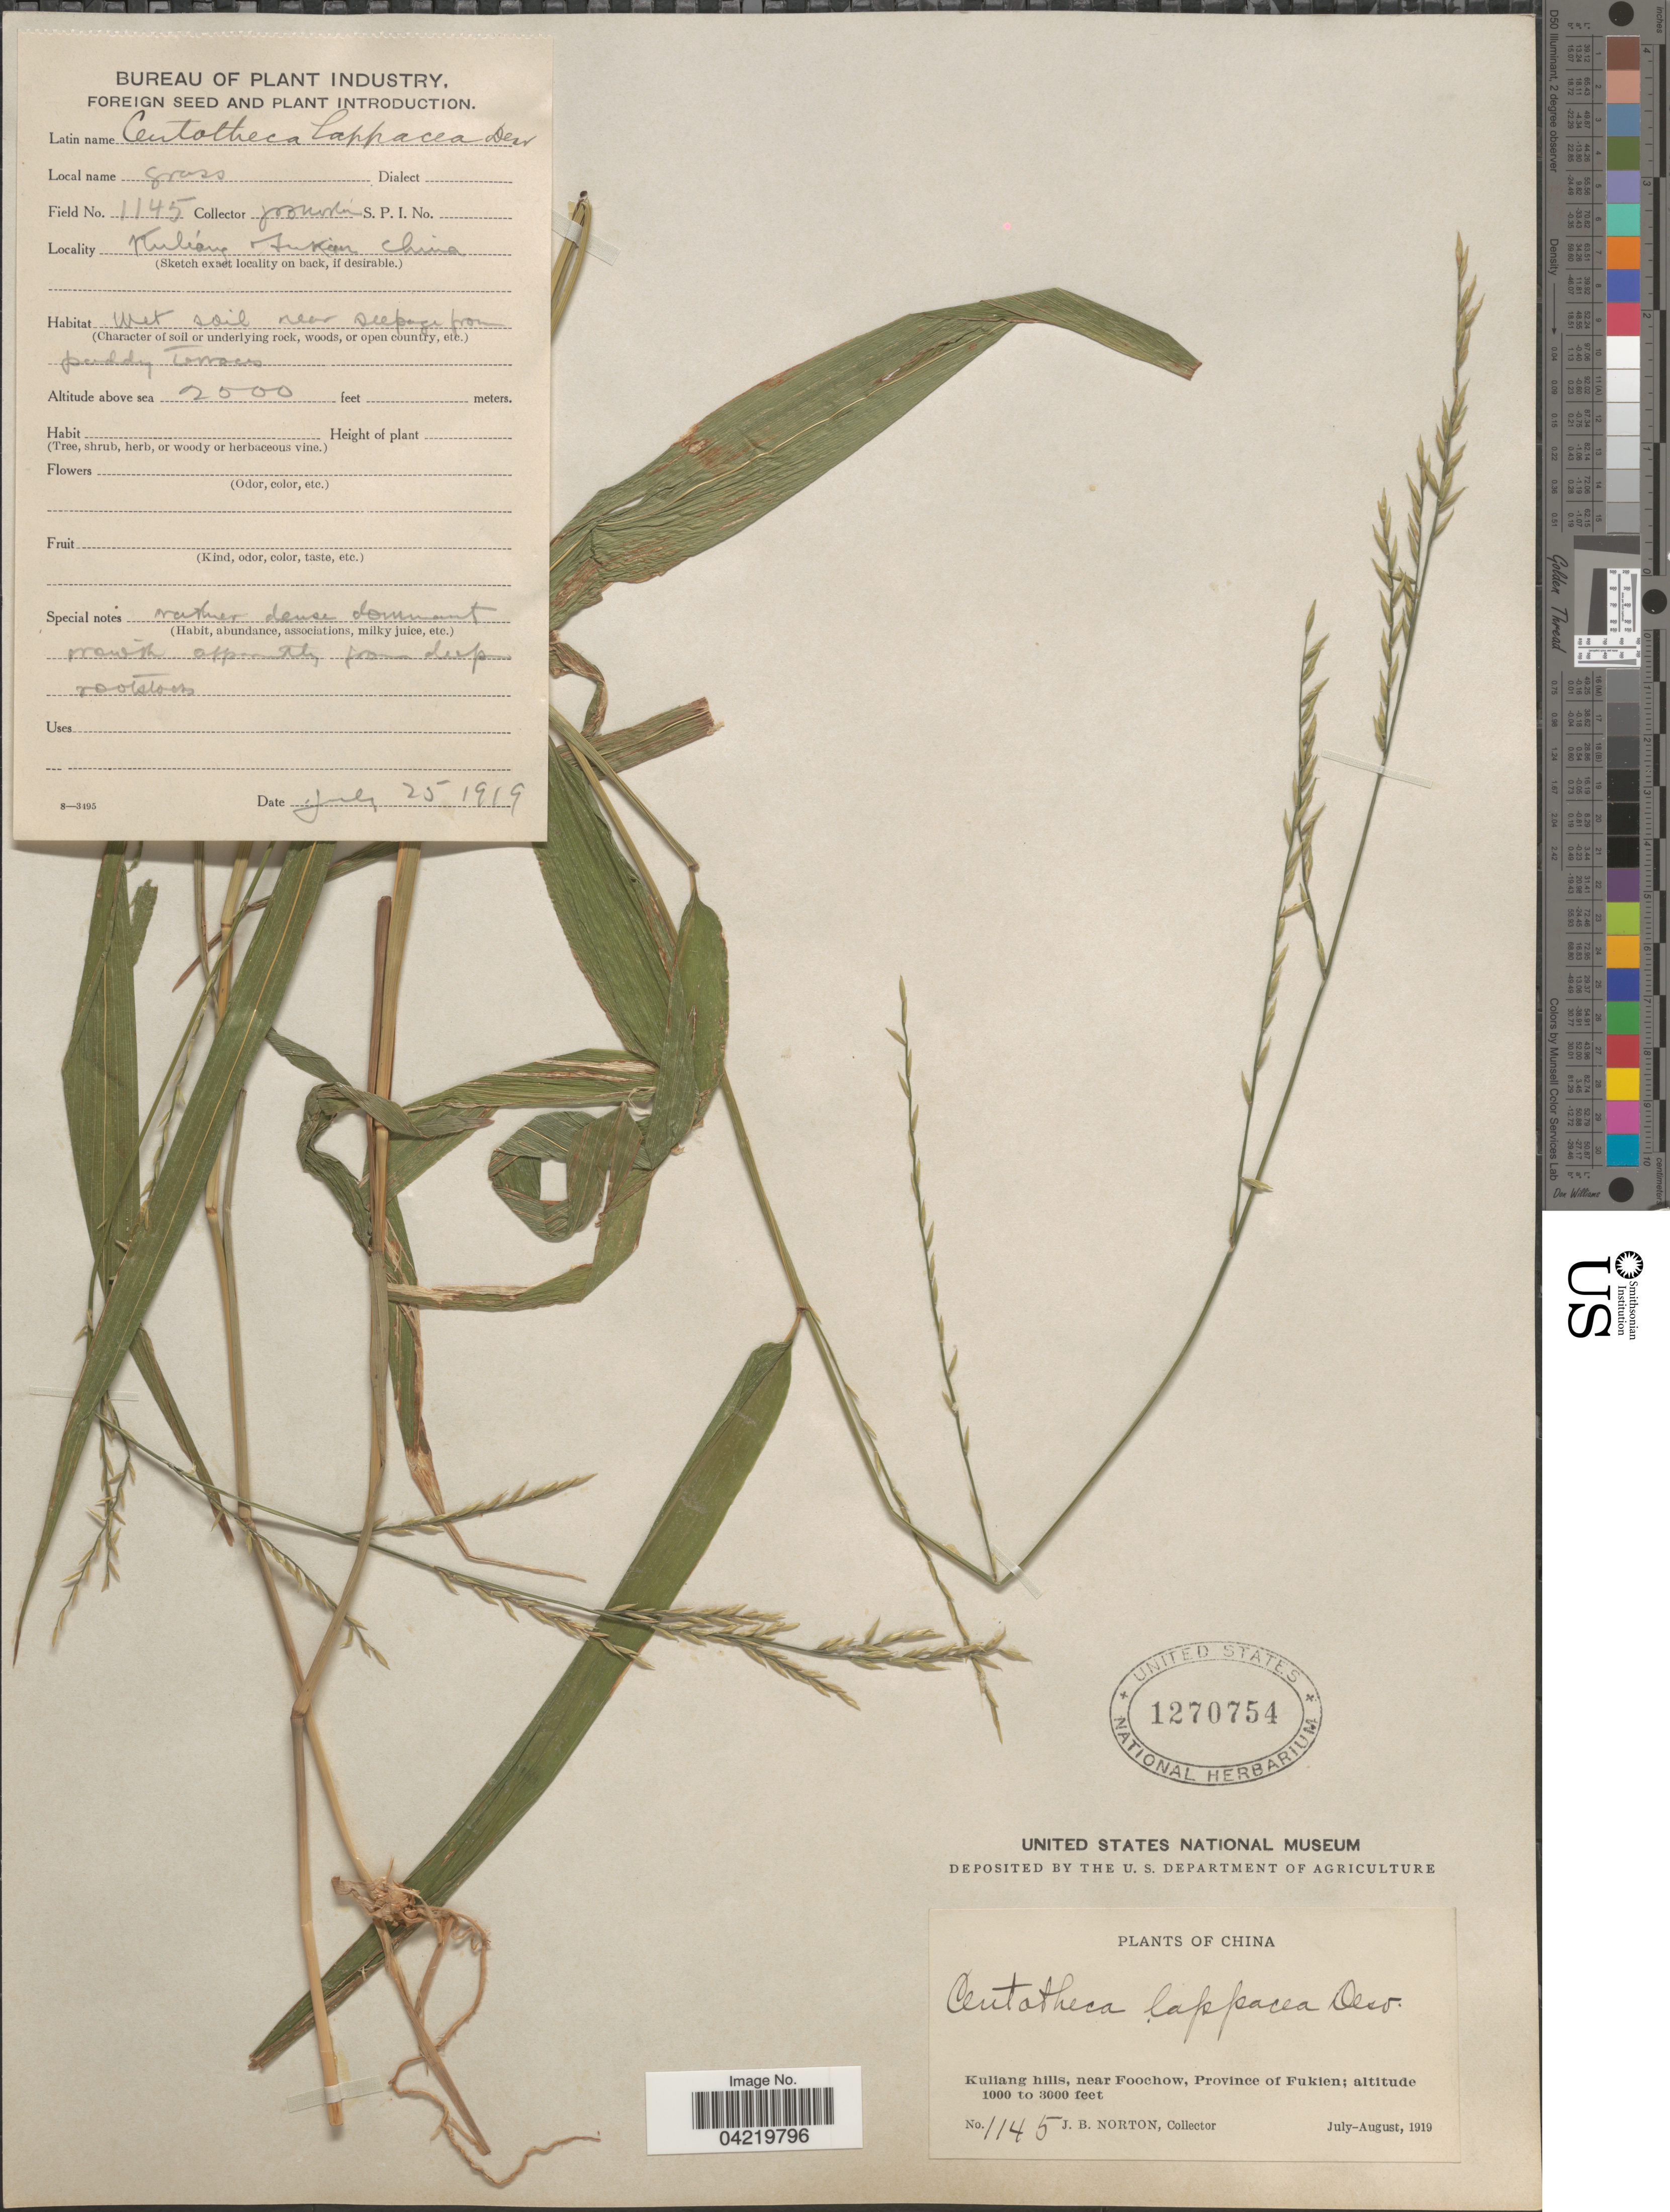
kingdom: Plantae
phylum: Tracheophyta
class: Liliopsida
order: Poales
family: Poaceae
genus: Lophatherum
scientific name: Lophatherum gracile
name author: Brongn.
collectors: J. B. Norton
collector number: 1145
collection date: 1919-07-25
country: China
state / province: Fujian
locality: Kuliang hills, near Foochow, Province of Fukien.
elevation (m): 305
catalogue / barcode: US 1270754